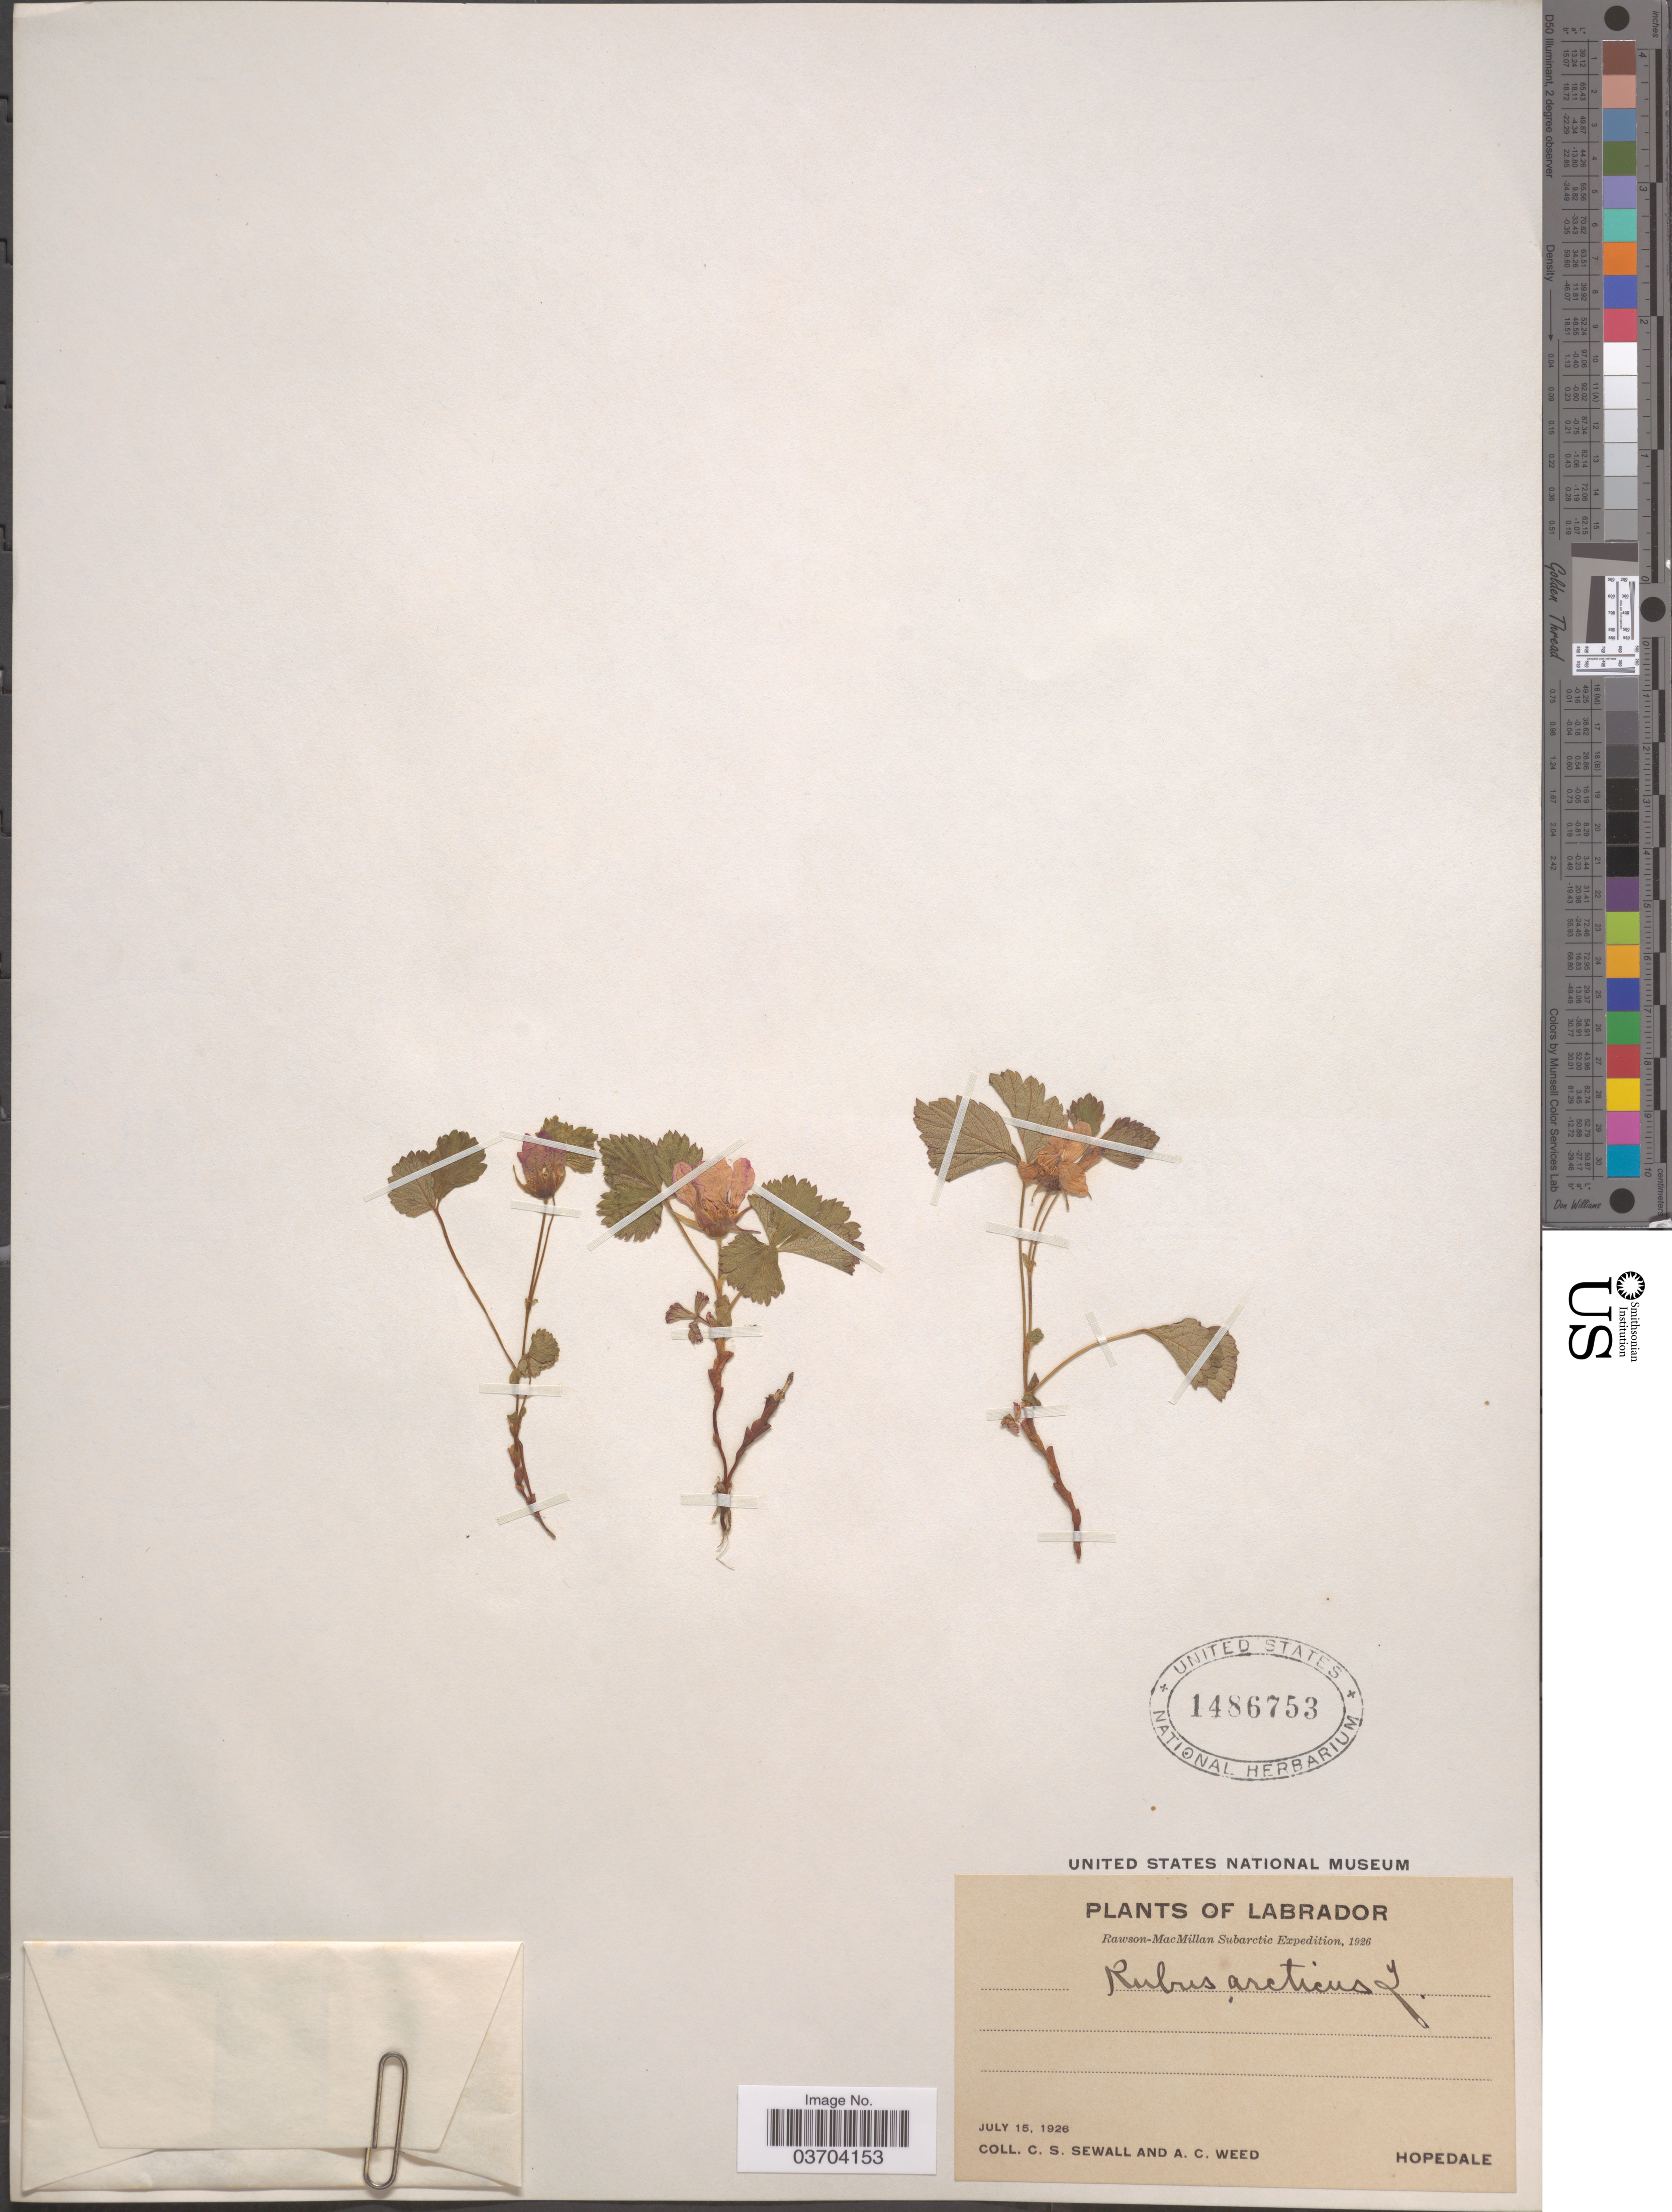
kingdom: Plantae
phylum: Tracheophyta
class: Magnoliopsida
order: Rosales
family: Rosaceae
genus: Rubus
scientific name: Rubus arcticus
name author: L.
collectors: C. Sewall & A. Weed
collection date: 1926-07-15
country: Canada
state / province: Newfoundland and Labrador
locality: Labrador. Hopedale.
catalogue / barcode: US 1486753